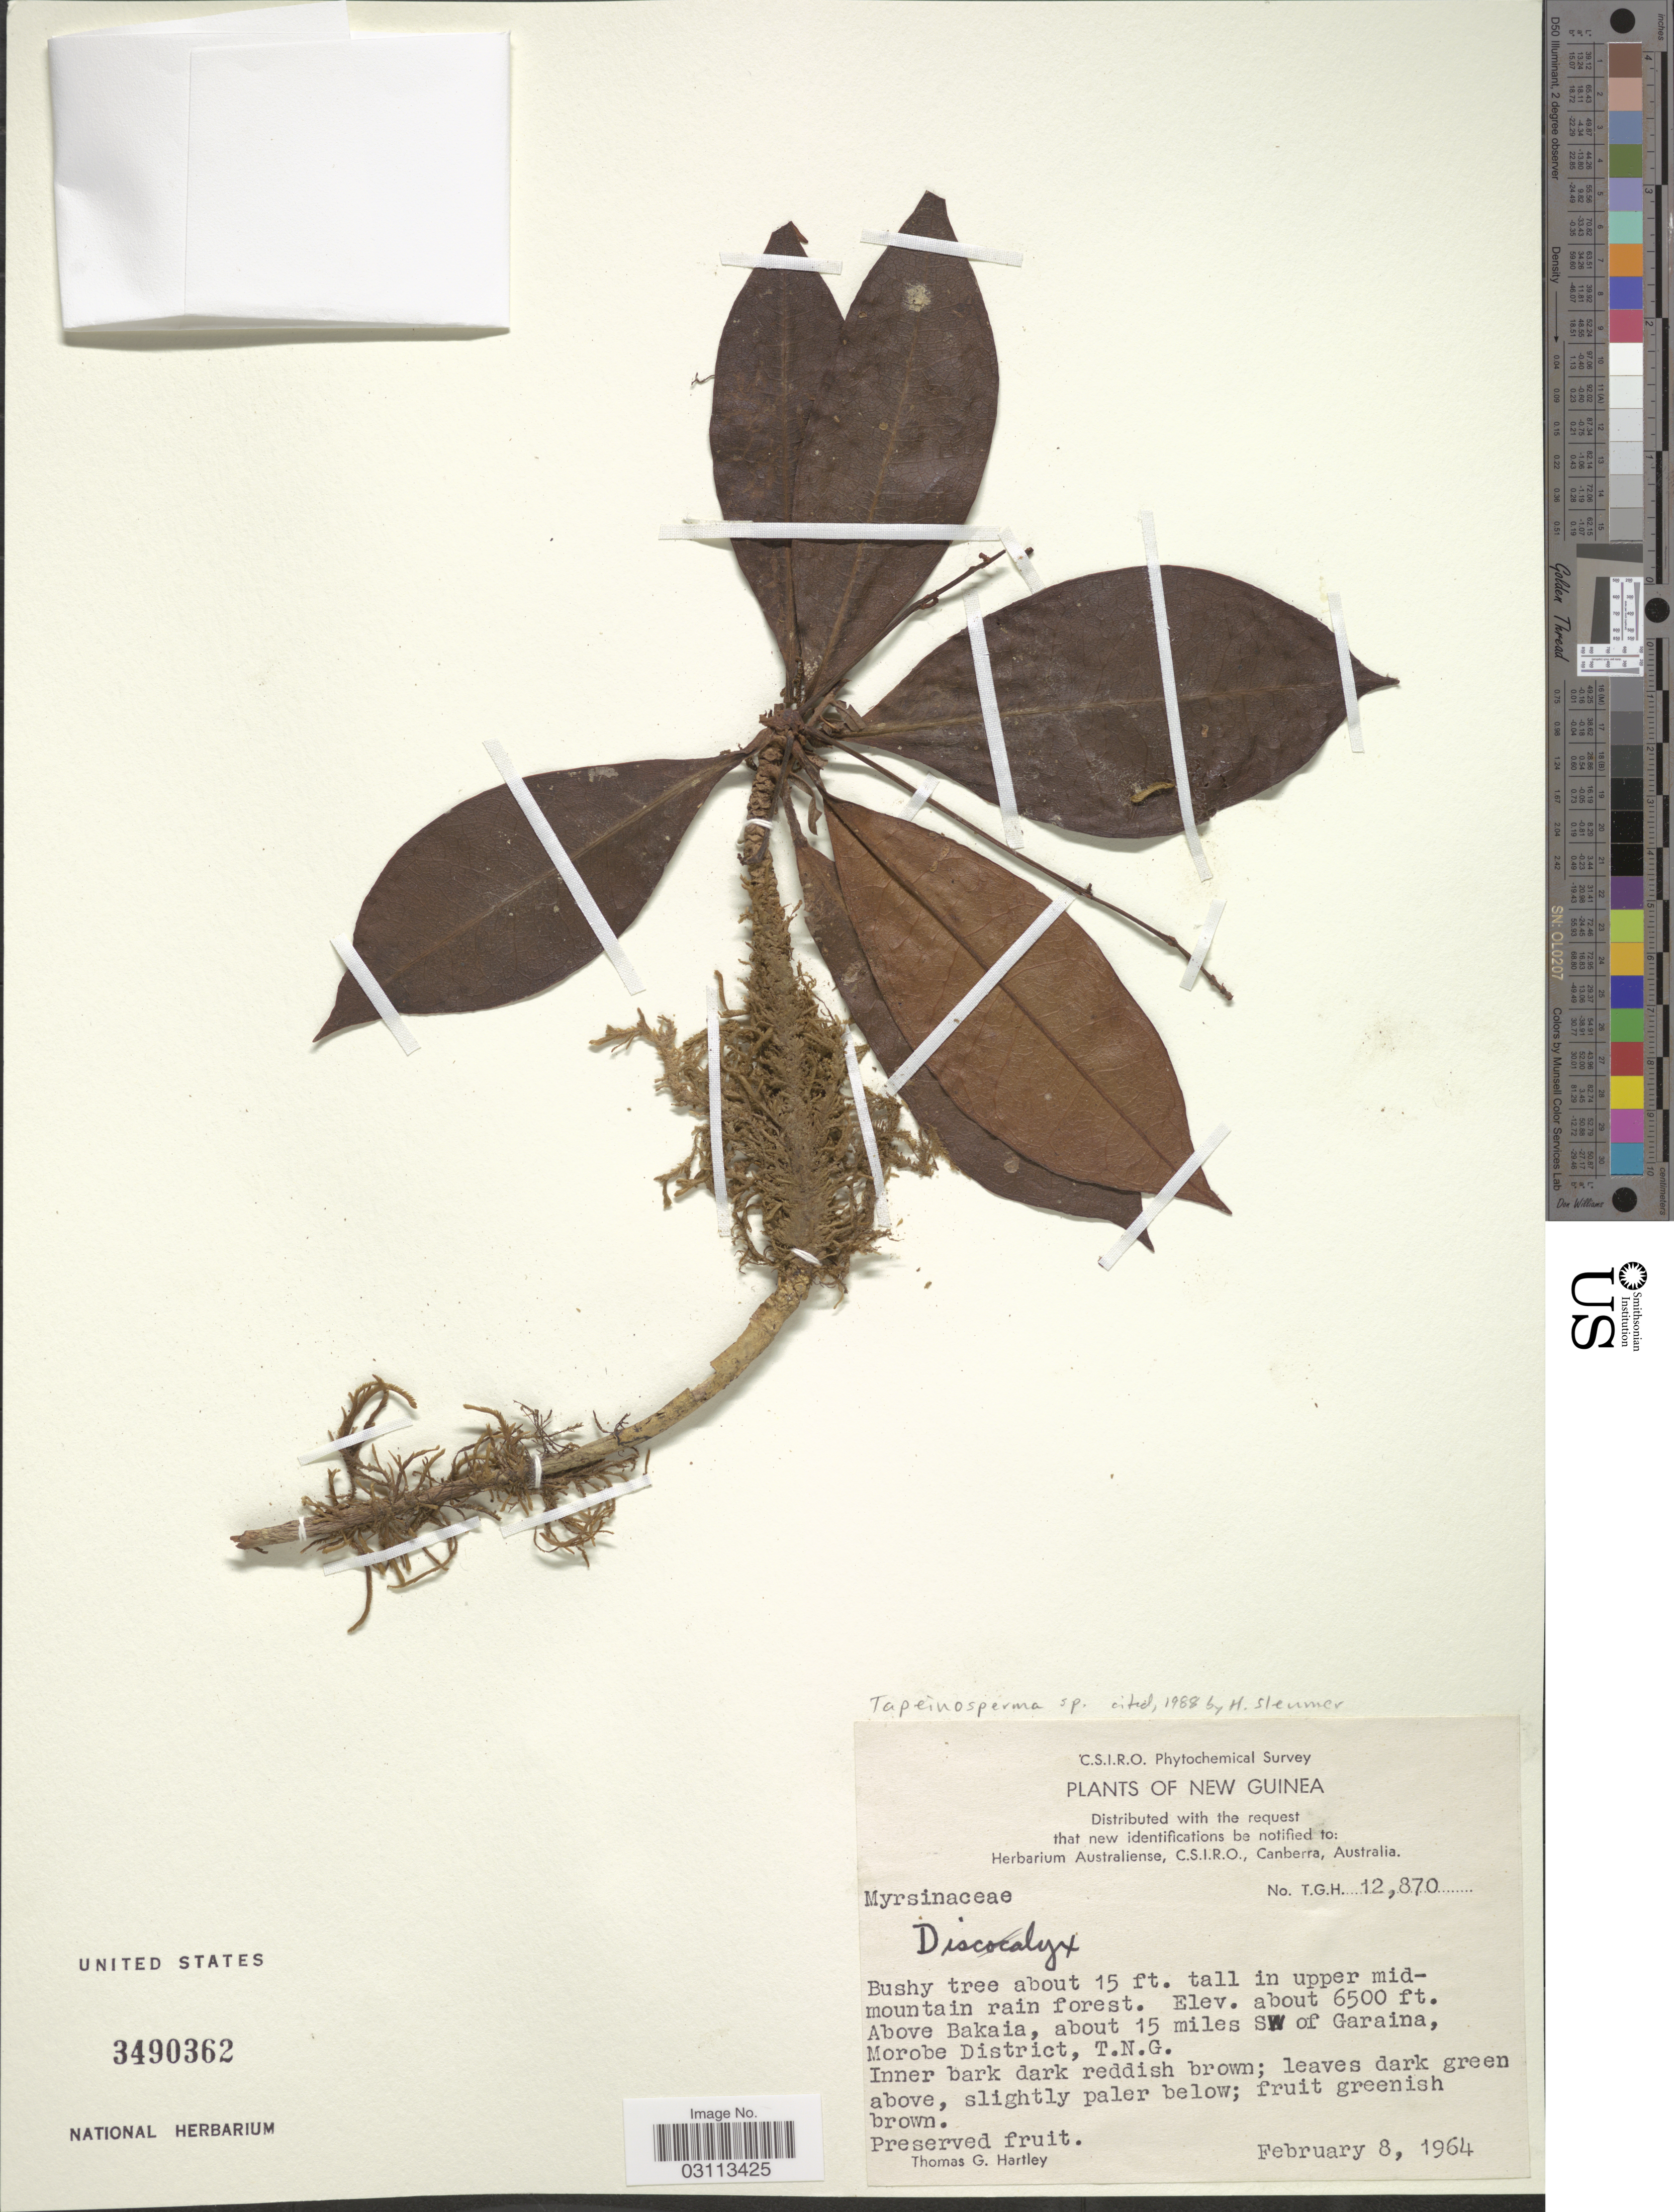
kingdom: Plantae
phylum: Tracheophyta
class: Magnoliopsida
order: Ericales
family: Primulaceae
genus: Tapeinosperma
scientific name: Tapeinosperma sp.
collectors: T. G. Hartley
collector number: TGH12870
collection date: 1964-02-08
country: Papua New Guinea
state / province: Morobe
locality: New Guinea. Above Bakaia, about 15 miles SW of Garaina, Morobe District, T.N.G.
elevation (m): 1981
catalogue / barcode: US 3490362